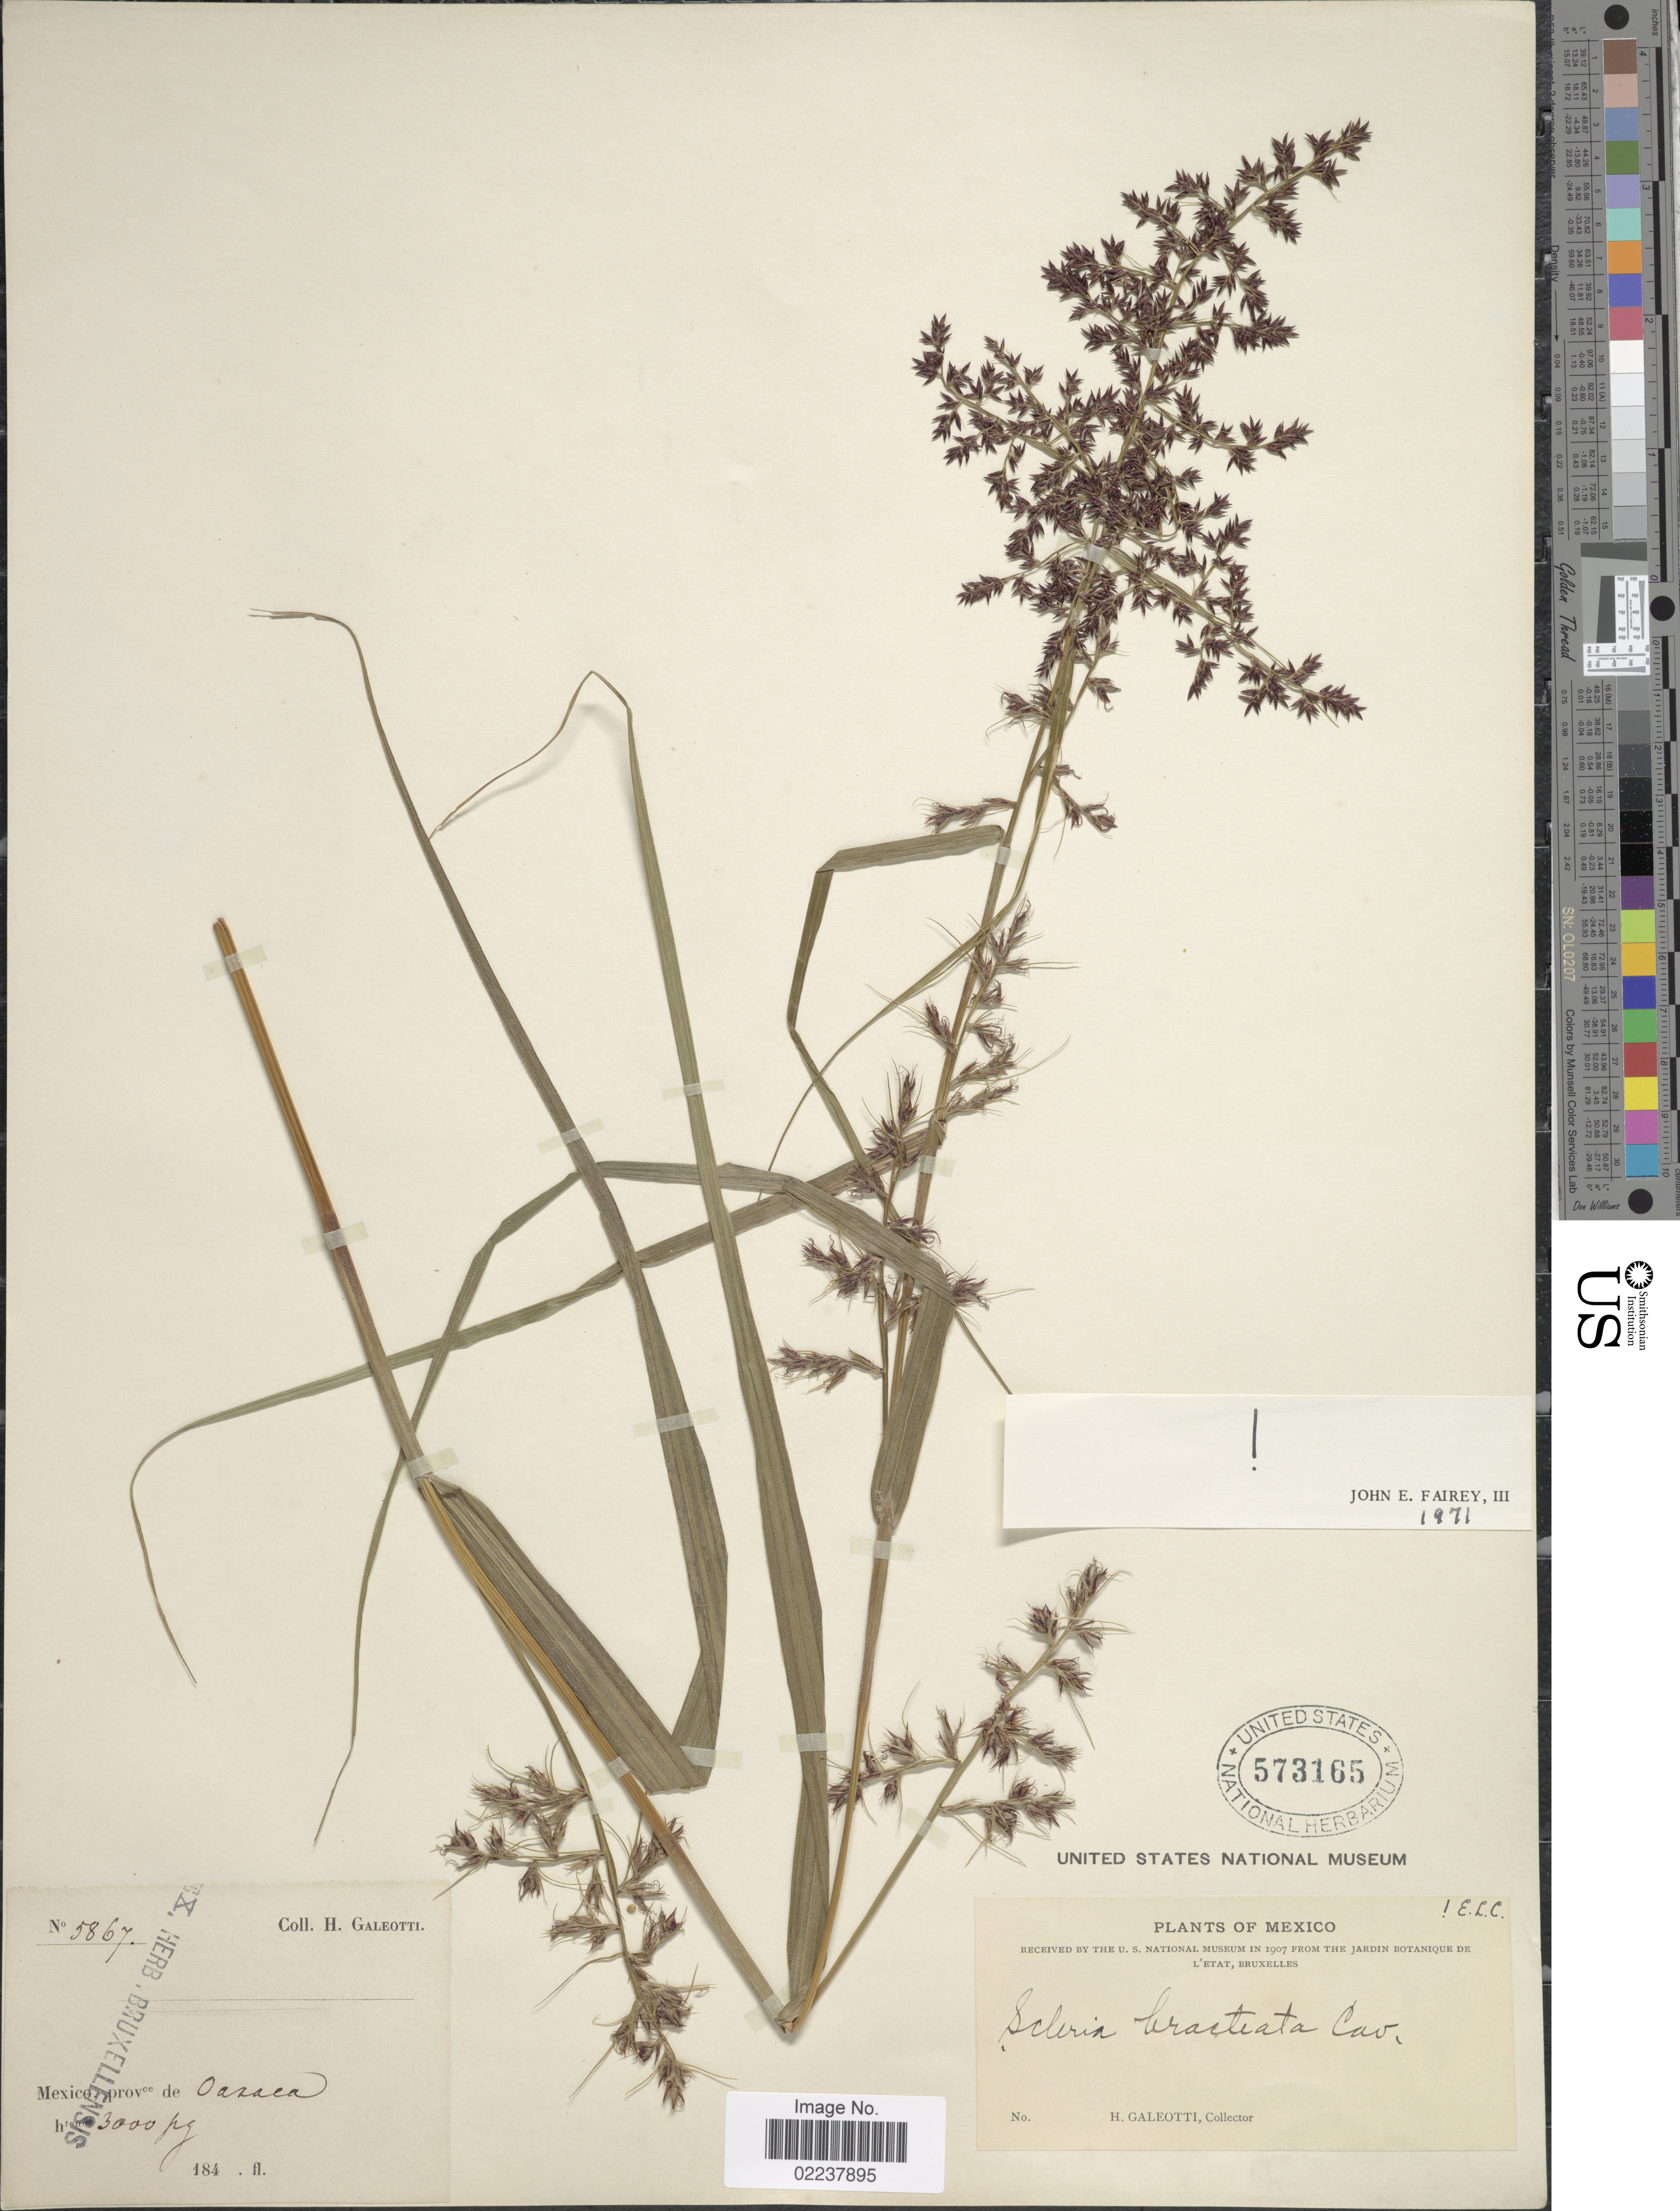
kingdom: Plantae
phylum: Tracheophyta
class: Liliopsida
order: Poales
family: Cyperaceae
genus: Scleria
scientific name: Scleria bracteata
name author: Cav.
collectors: H. G. Galeotti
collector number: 5867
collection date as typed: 184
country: Mexico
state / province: Oaxaca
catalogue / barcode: US 573165